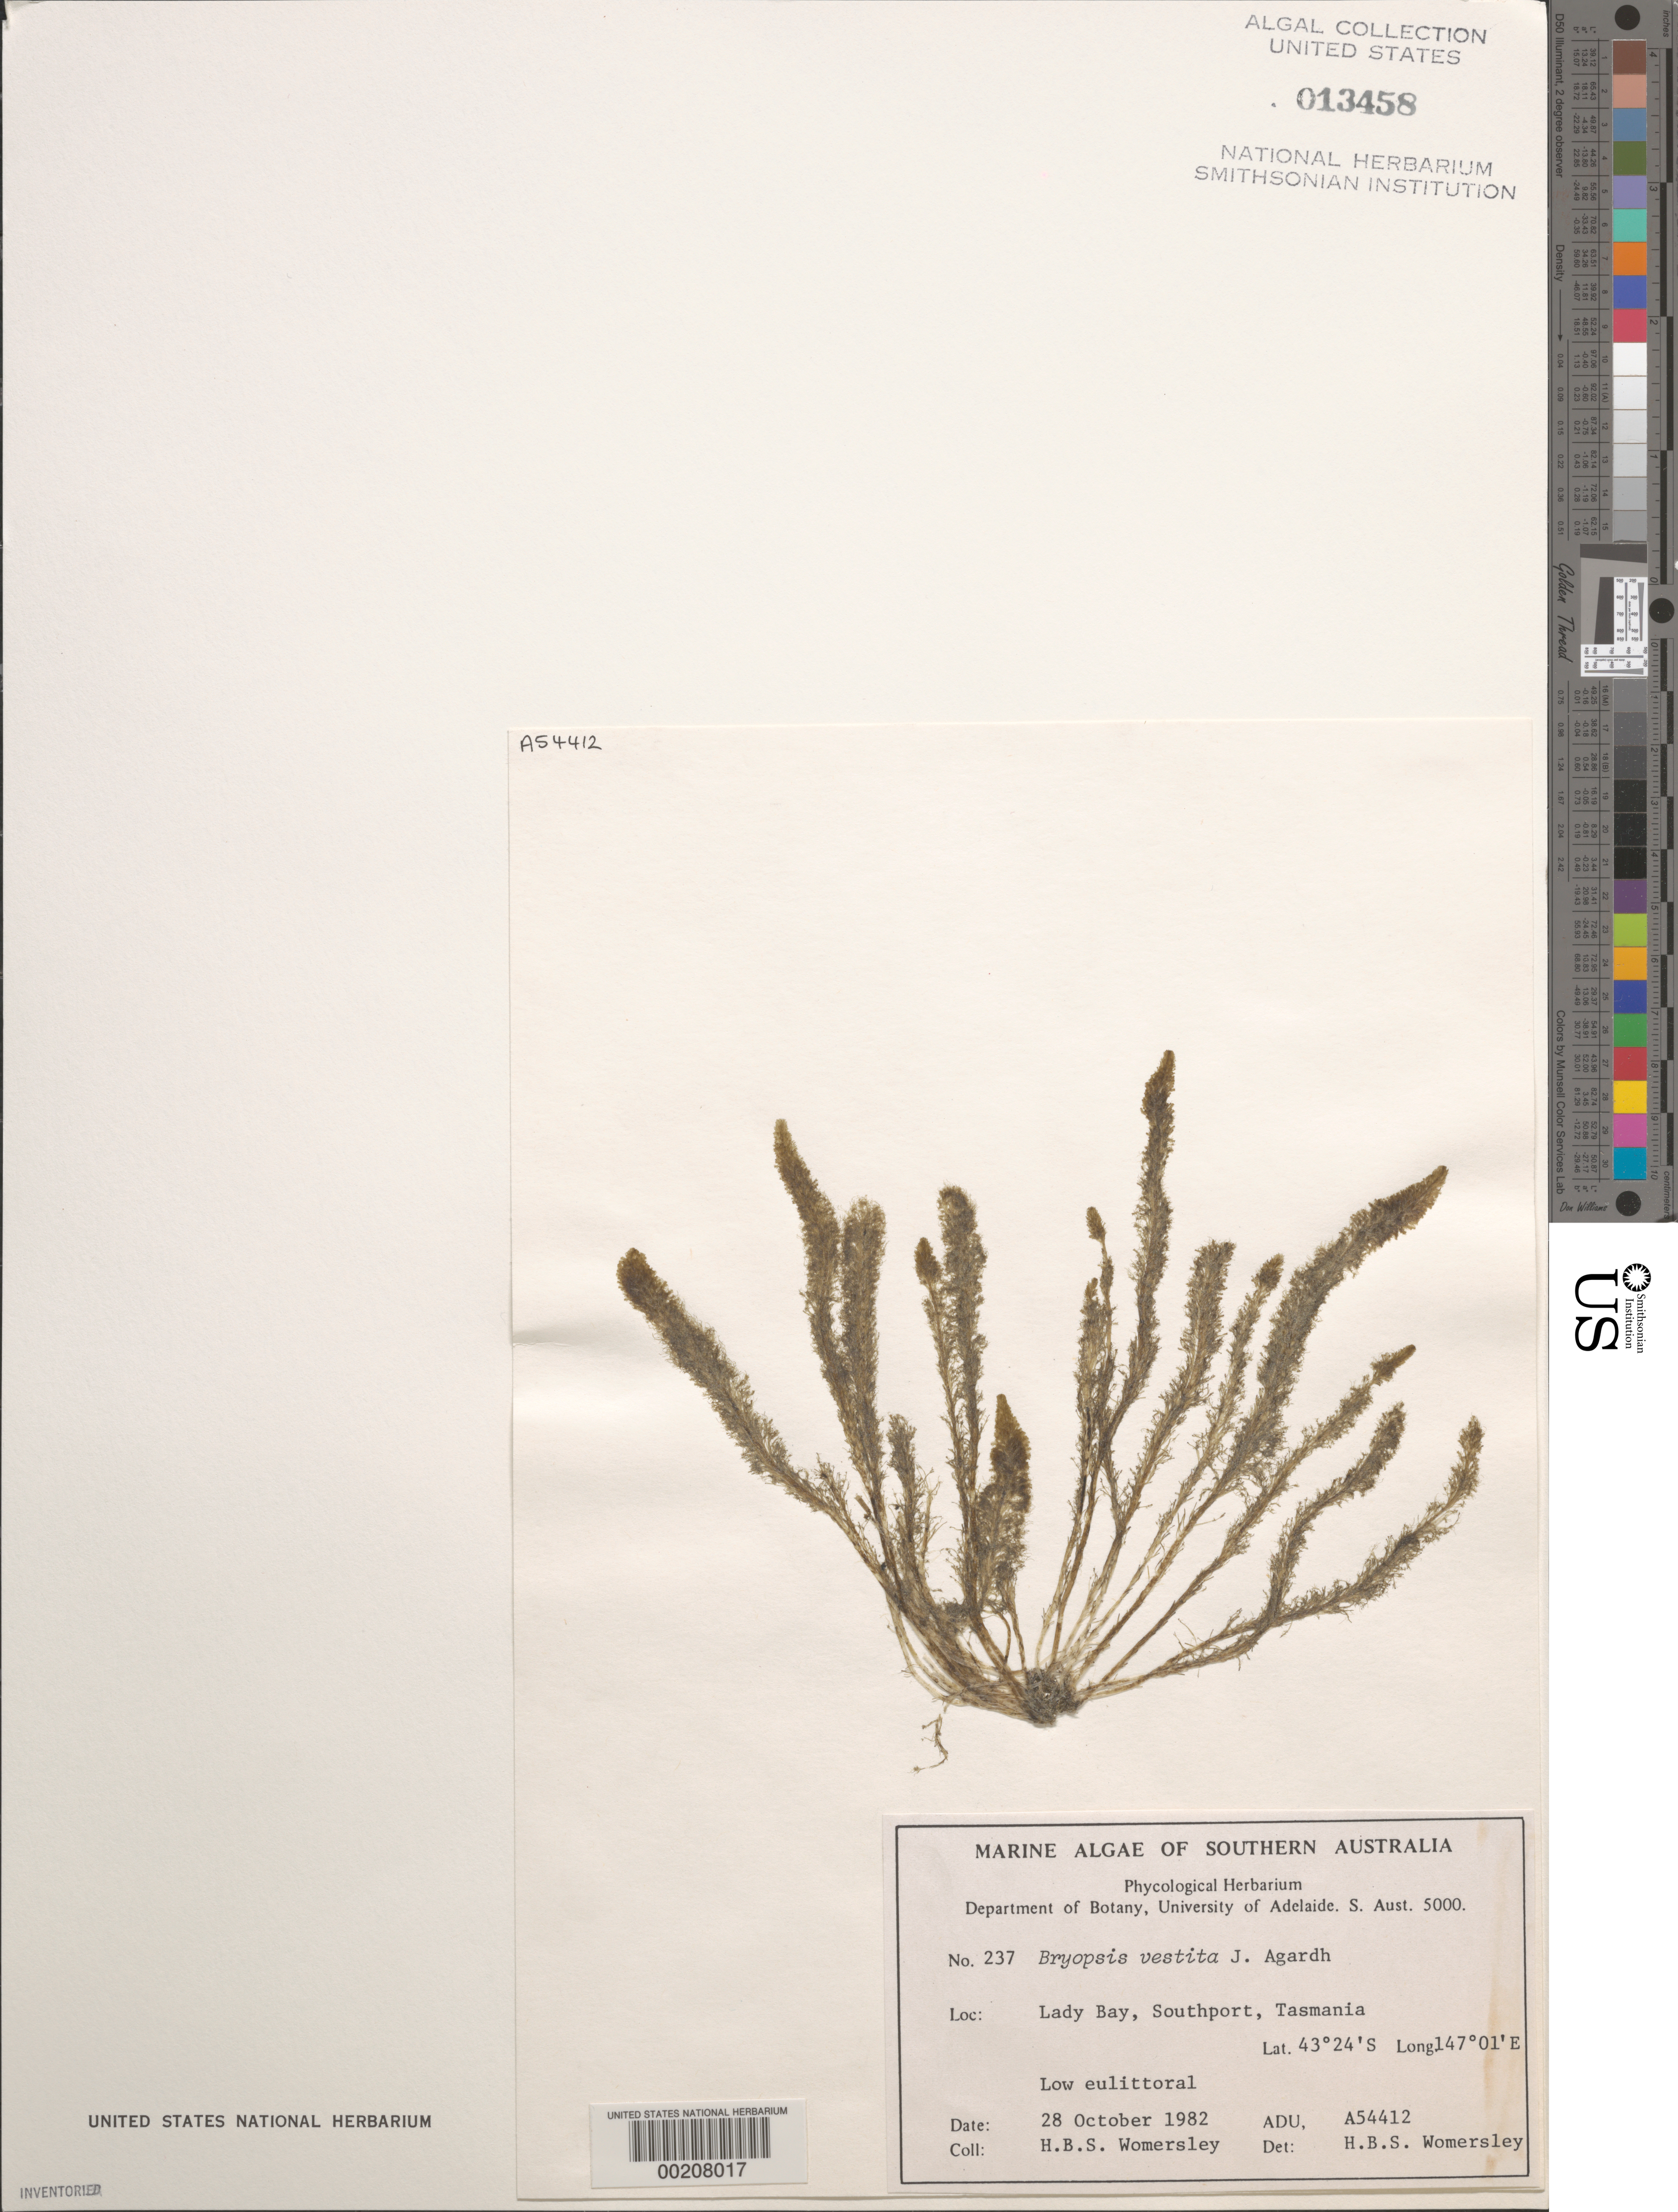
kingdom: Plantae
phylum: Chlorophyta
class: Ulvophyceae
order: Bryopsidales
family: Bryopsidaceae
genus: Bryopsis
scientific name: Bryopsis vestita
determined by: Womersley, H. B. S.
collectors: H. B. S. Womersley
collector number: ADU A54412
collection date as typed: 28 Oct 1982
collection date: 1982-10-28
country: Australia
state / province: Tasmania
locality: Lady bay, southport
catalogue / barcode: US 13458